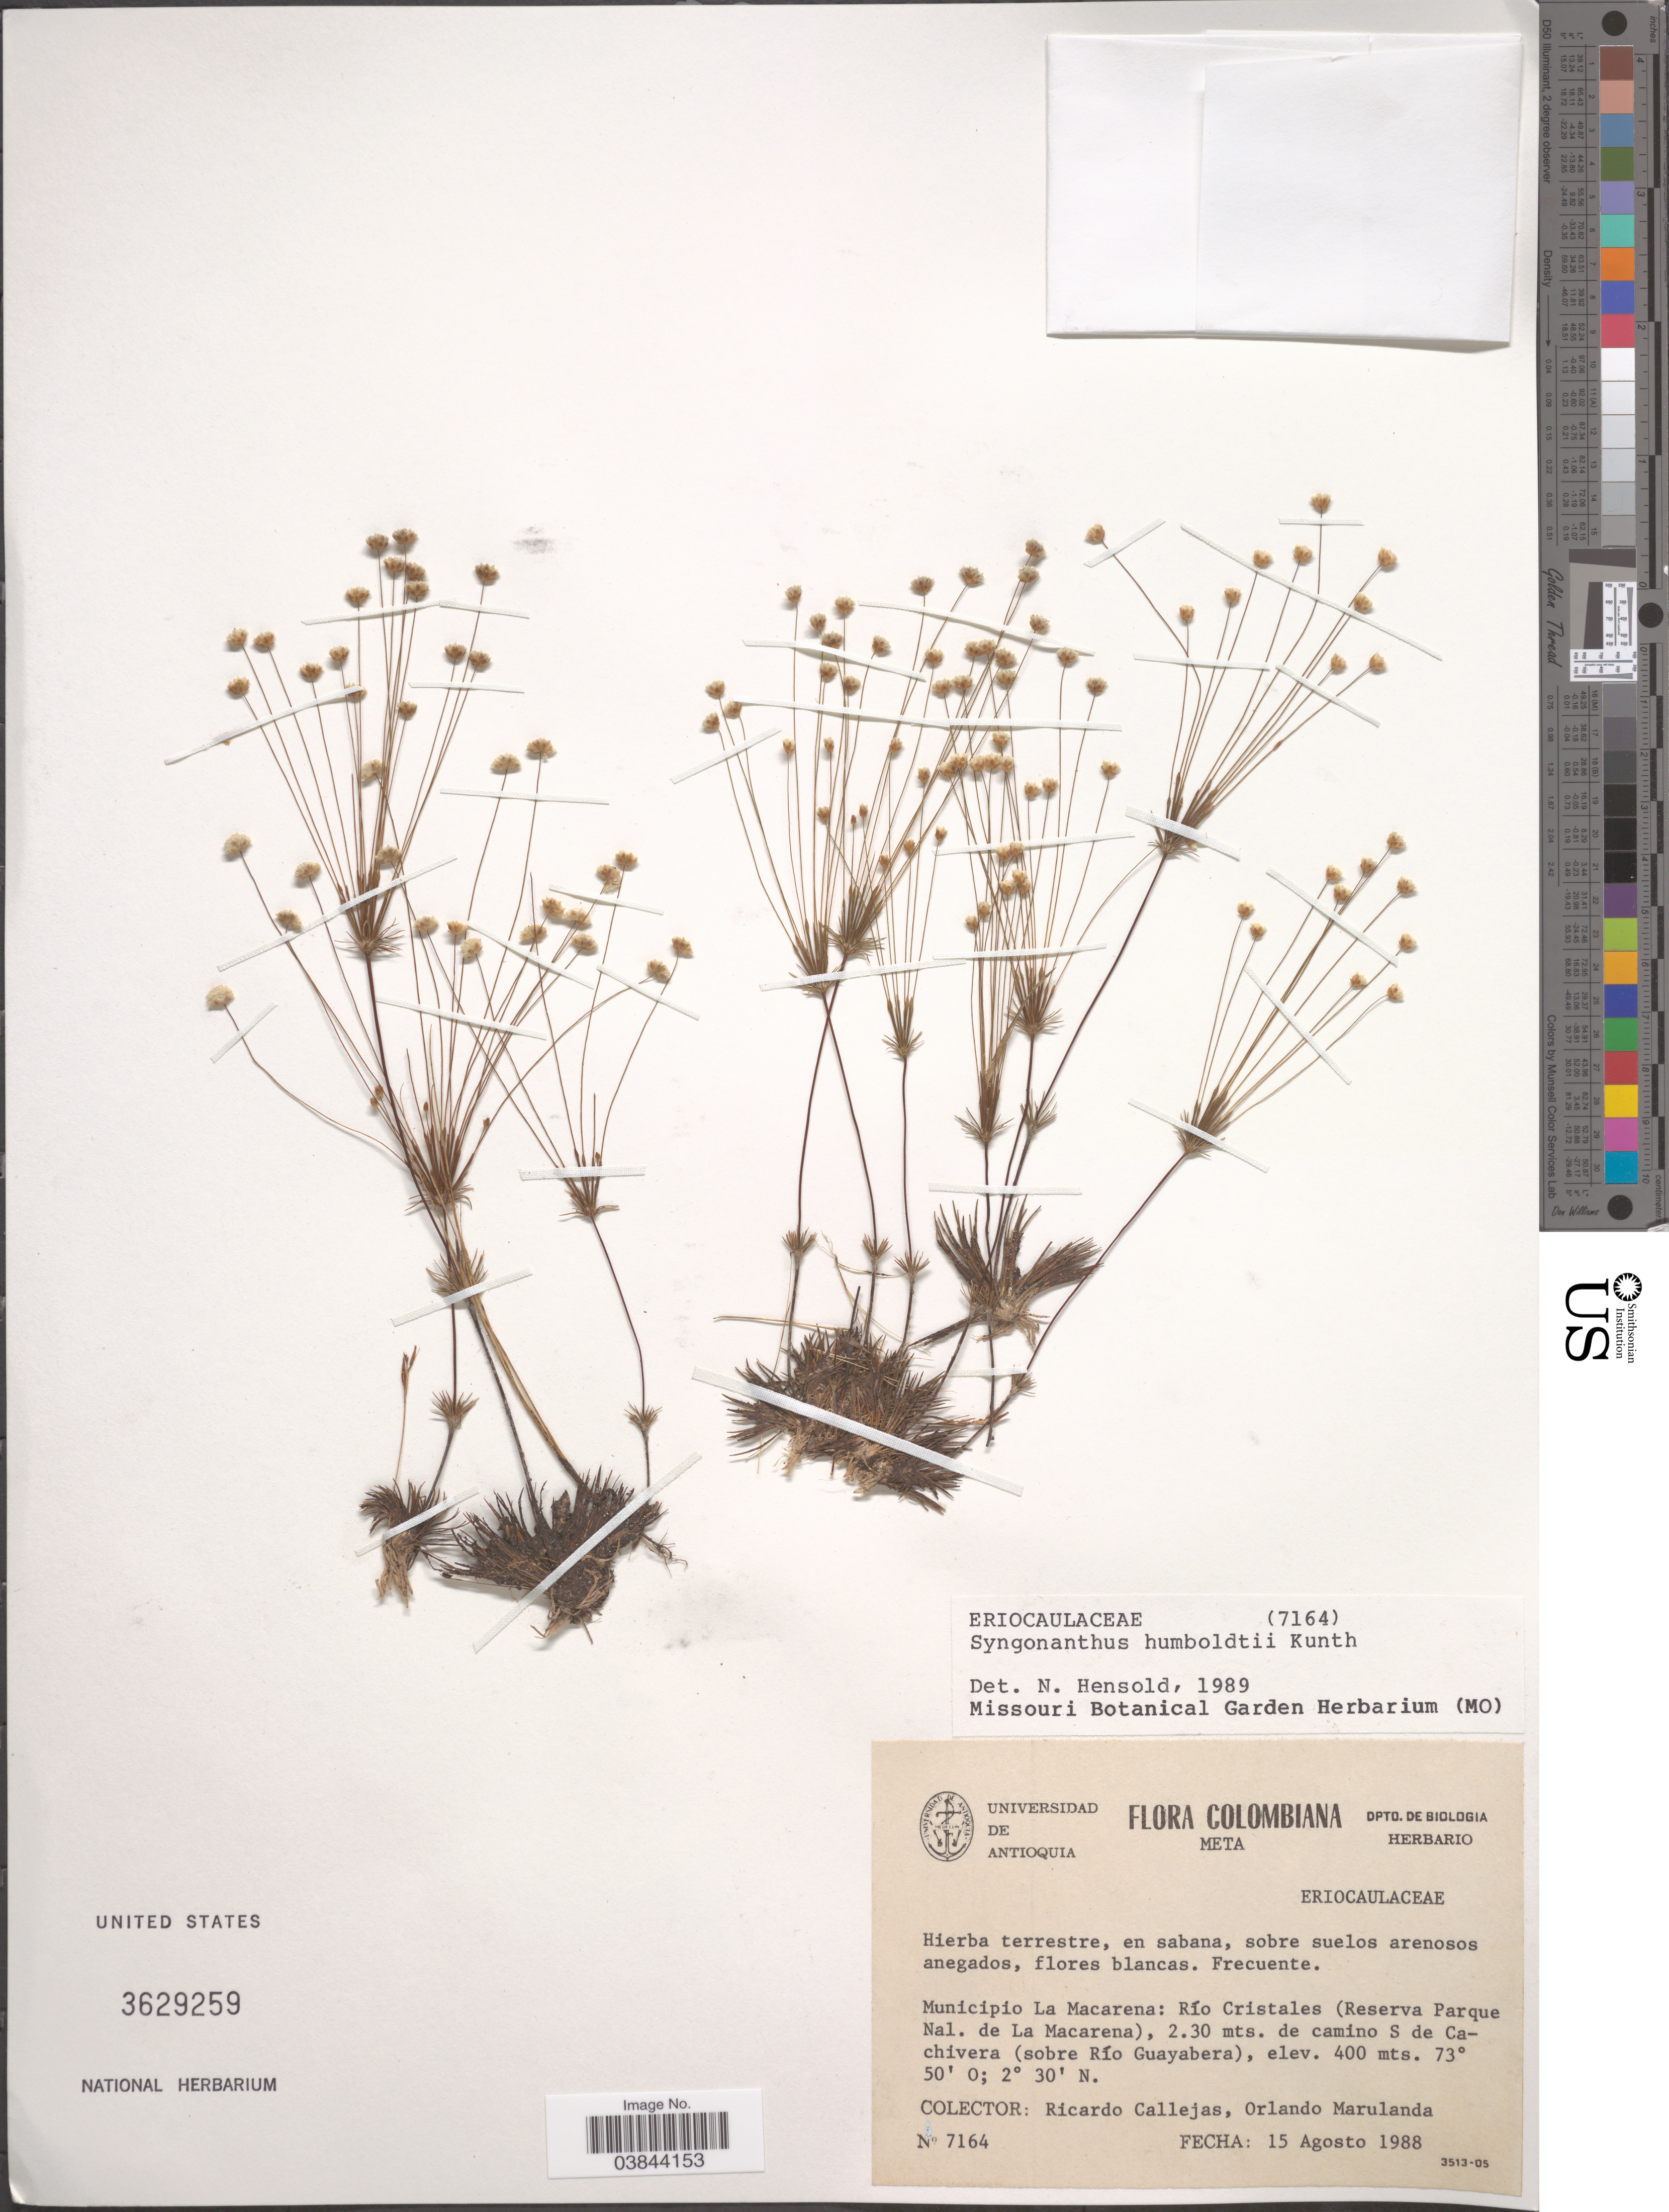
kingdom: Plantae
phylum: Tracheophyta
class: Liliopsida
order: Poales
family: Eriocaulaceae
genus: Syngonanthus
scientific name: Syngonanthus humboldtii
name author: (Kunth) Ruhland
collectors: R. Callejas & O. Marulanda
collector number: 7164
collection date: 1988-08-15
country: Colombia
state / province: Meta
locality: Municipio La Macarena: Río Cristales (Reserva Parque Nal. de La Macarena), 2.30 mts. de camino S de Cachivera (sobre Río Guayabera).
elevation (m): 400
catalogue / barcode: US 3629259